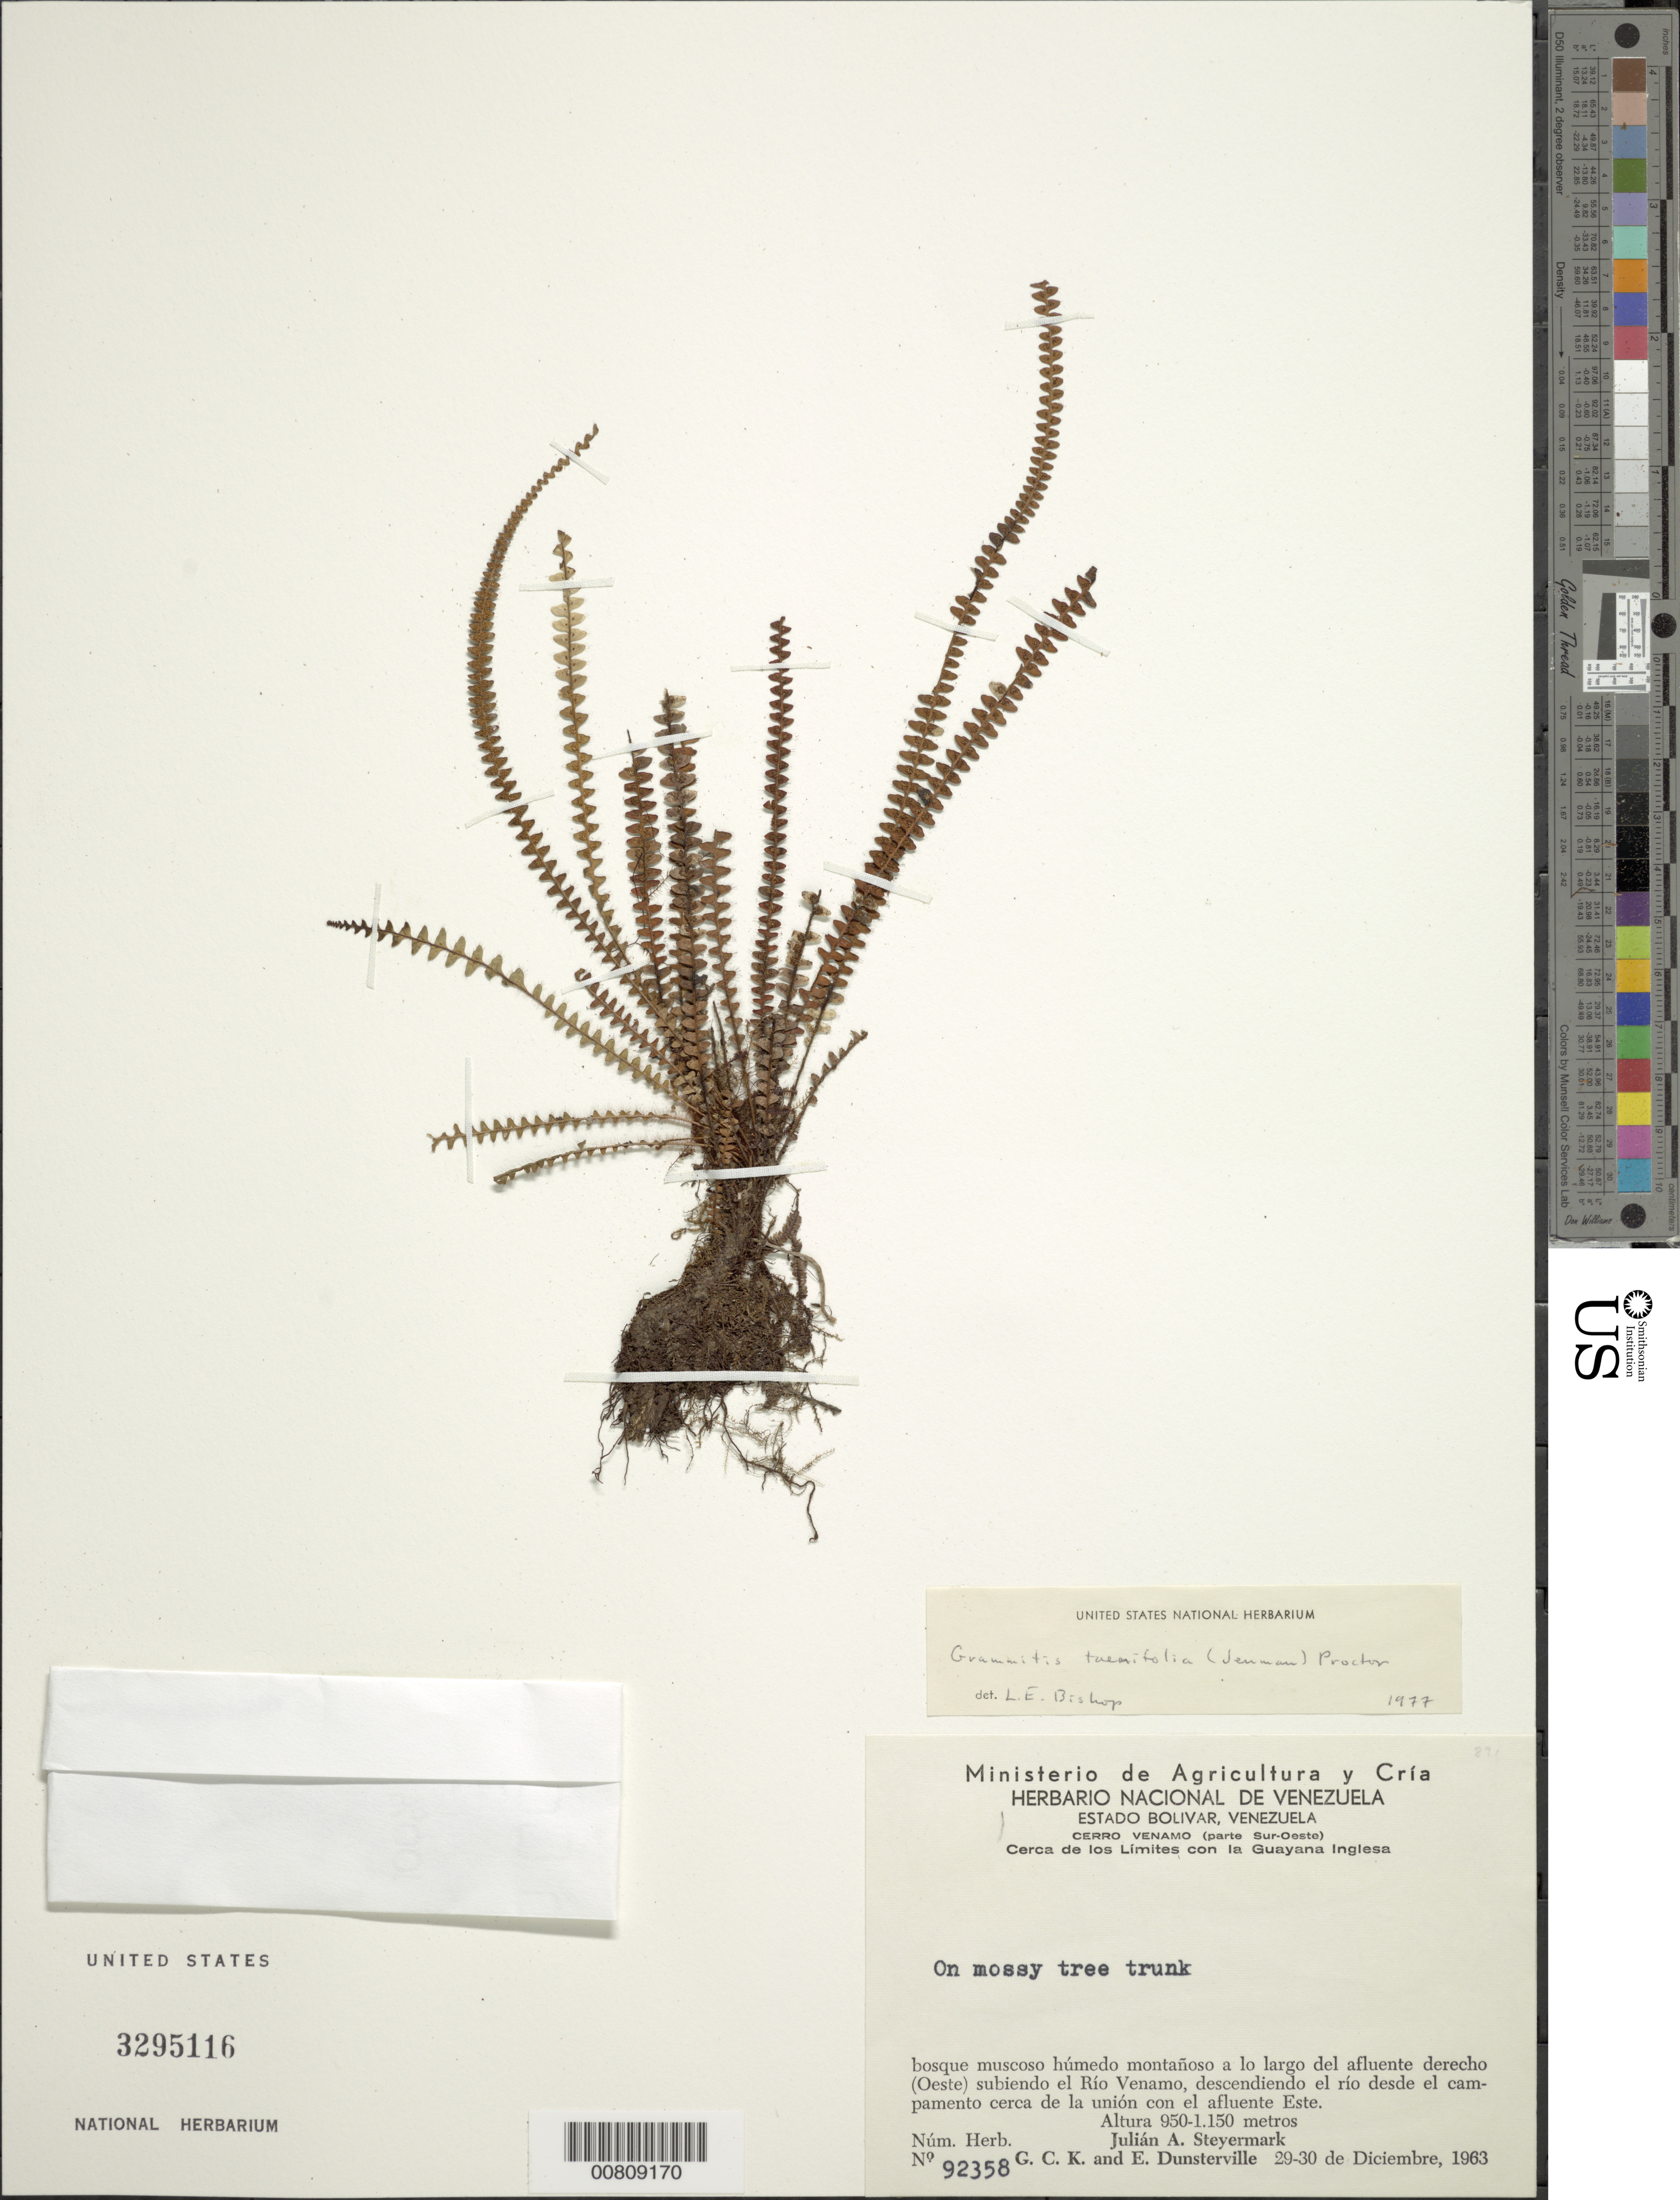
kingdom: Plantae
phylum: Tracheophyta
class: Polypodiopsida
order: Polypodiales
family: Polypodiaceae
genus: Moranopteris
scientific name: Moranopteris taenifolia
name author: (Jenman) R. Y. Hirai & J. Prado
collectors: J. Steyermark, G. C. K. Dunsterville & E. Dunsterville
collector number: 92358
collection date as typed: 29-Dec-63 to 30-Dec-63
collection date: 1963-12-29/1963-12-30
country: Venezuela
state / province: Bolívar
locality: Cerro Venamo, Río Venamo, cerca de los limites con Guayana Inglesa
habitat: Bosque muscoso húmedo montañoso a lo largo del afluente derecho (Oeste) subiendo el Rio Venamo, descendiendo el rio desde el campamento; on tree trunk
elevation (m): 950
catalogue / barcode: US 3295116